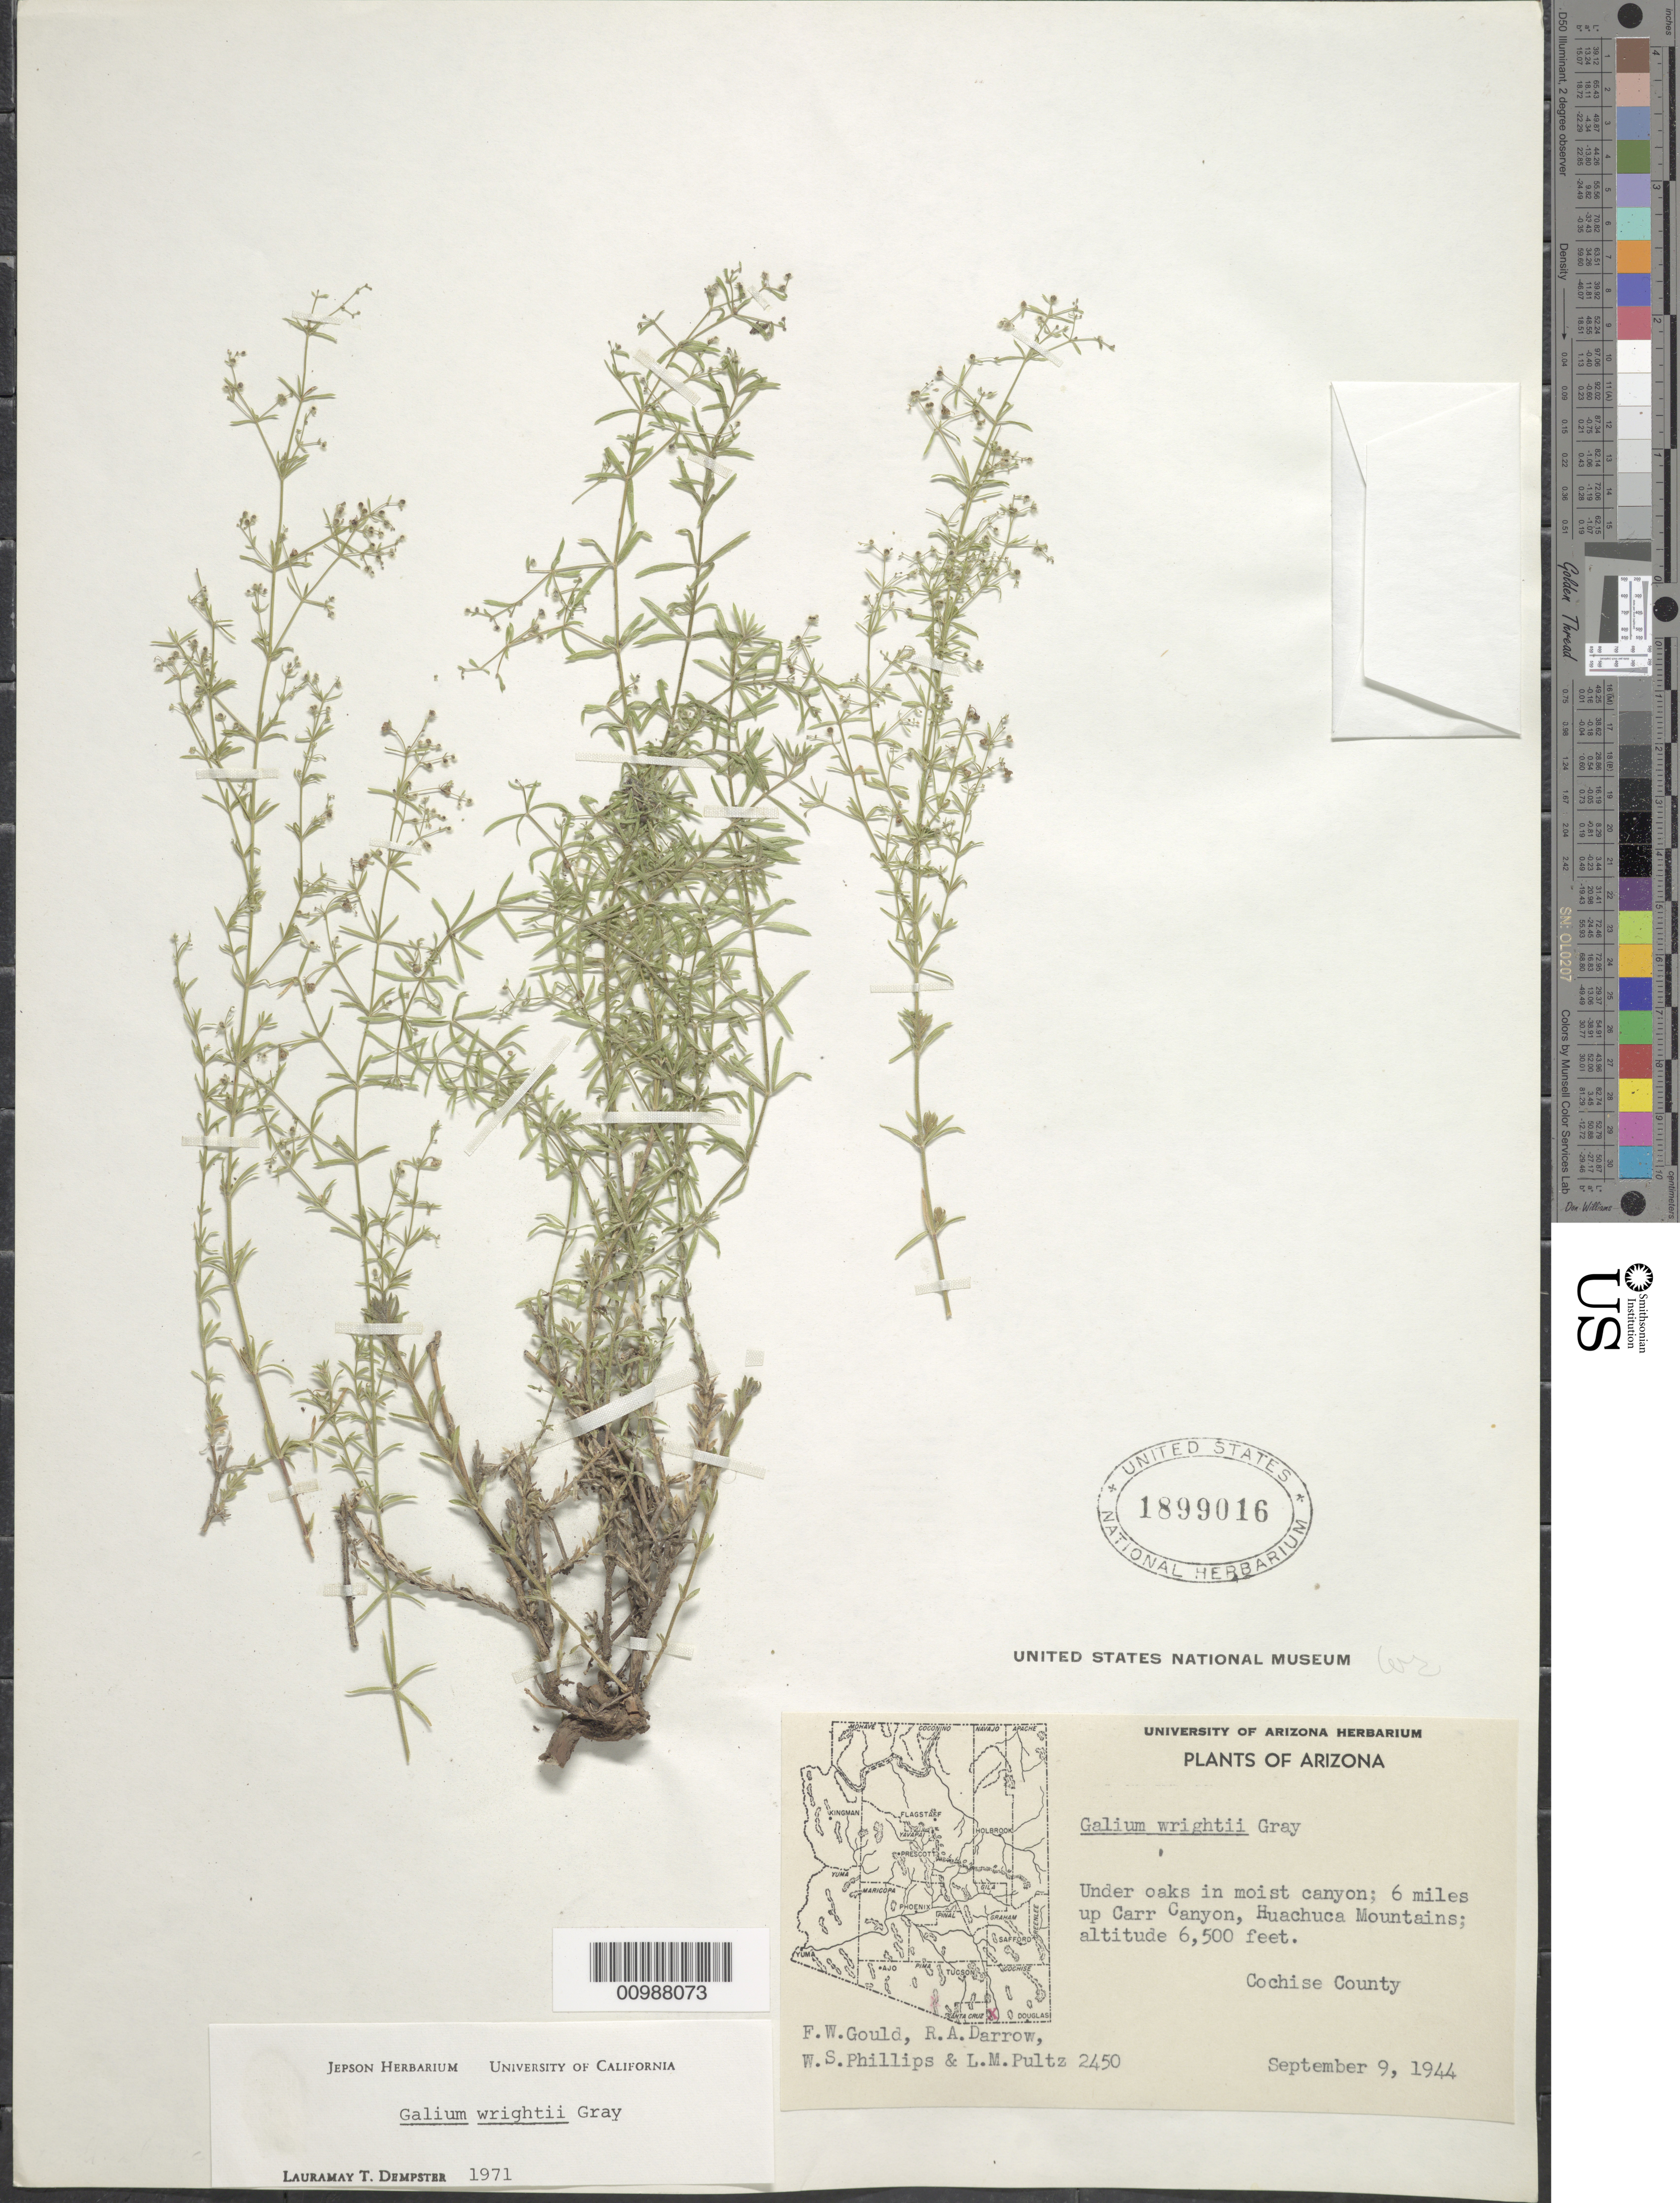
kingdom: Plantae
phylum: Tracheophyta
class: Magnoliopsida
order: Gentianales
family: Rubiaceae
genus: Galium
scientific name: Galium wrightii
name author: A. Gray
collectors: F. W. Gould, R. A. Darrow, L. Pultz & W. S. Phillips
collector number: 2450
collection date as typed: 09 Sep 1944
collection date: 1944-09-09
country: United States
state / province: Arizona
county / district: Cochise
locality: Under oaks in moist canyon; 6 miles up Carr Canyon, Huachuca Mountains.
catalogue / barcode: US 1899016